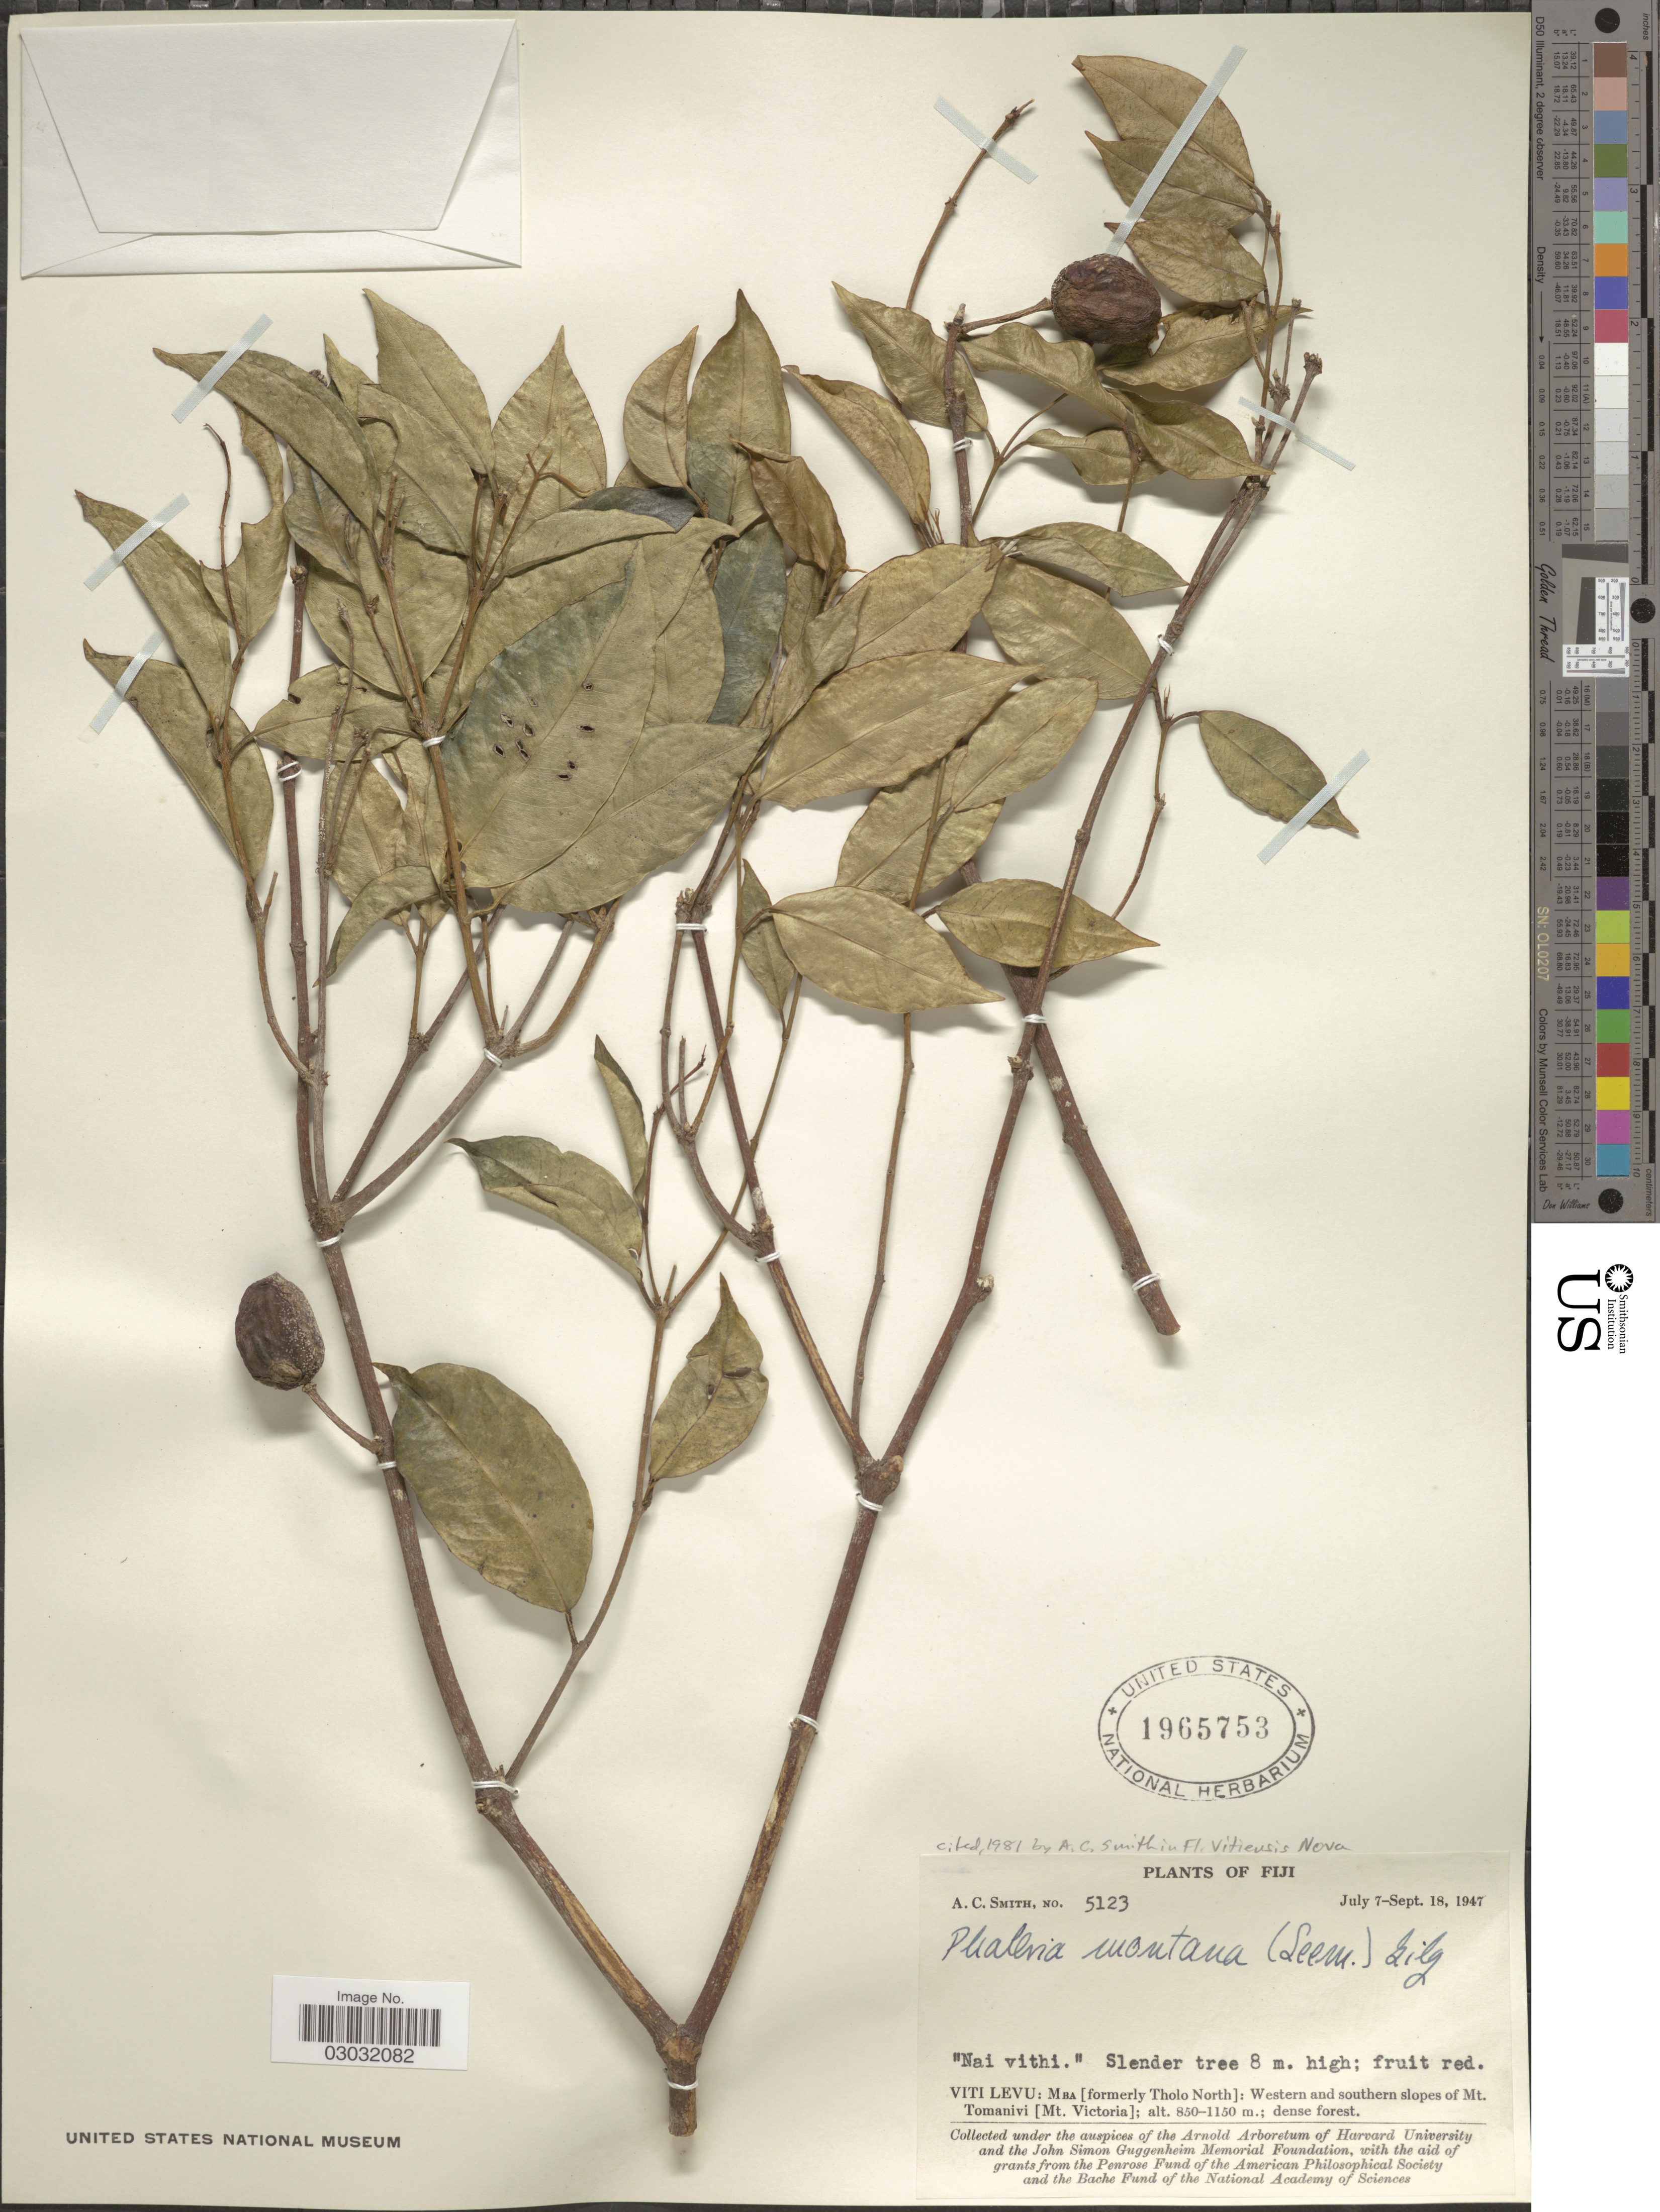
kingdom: Plantae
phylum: Tracheophyta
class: Magnoliopsida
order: Malvales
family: Thymelaeaceae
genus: Phaleria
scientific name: Phaleria montana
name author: (Seem.) Gilg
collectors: A. C. Smith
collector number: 5123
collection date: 1947-07-07/1947-09-18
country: Fiji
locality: Viti Levu: Mba [formerly Tholo North]: Western and southern slopes of Mt. Tomanivi [Mt. Victoria].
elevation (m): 850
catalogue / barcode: US 1965753